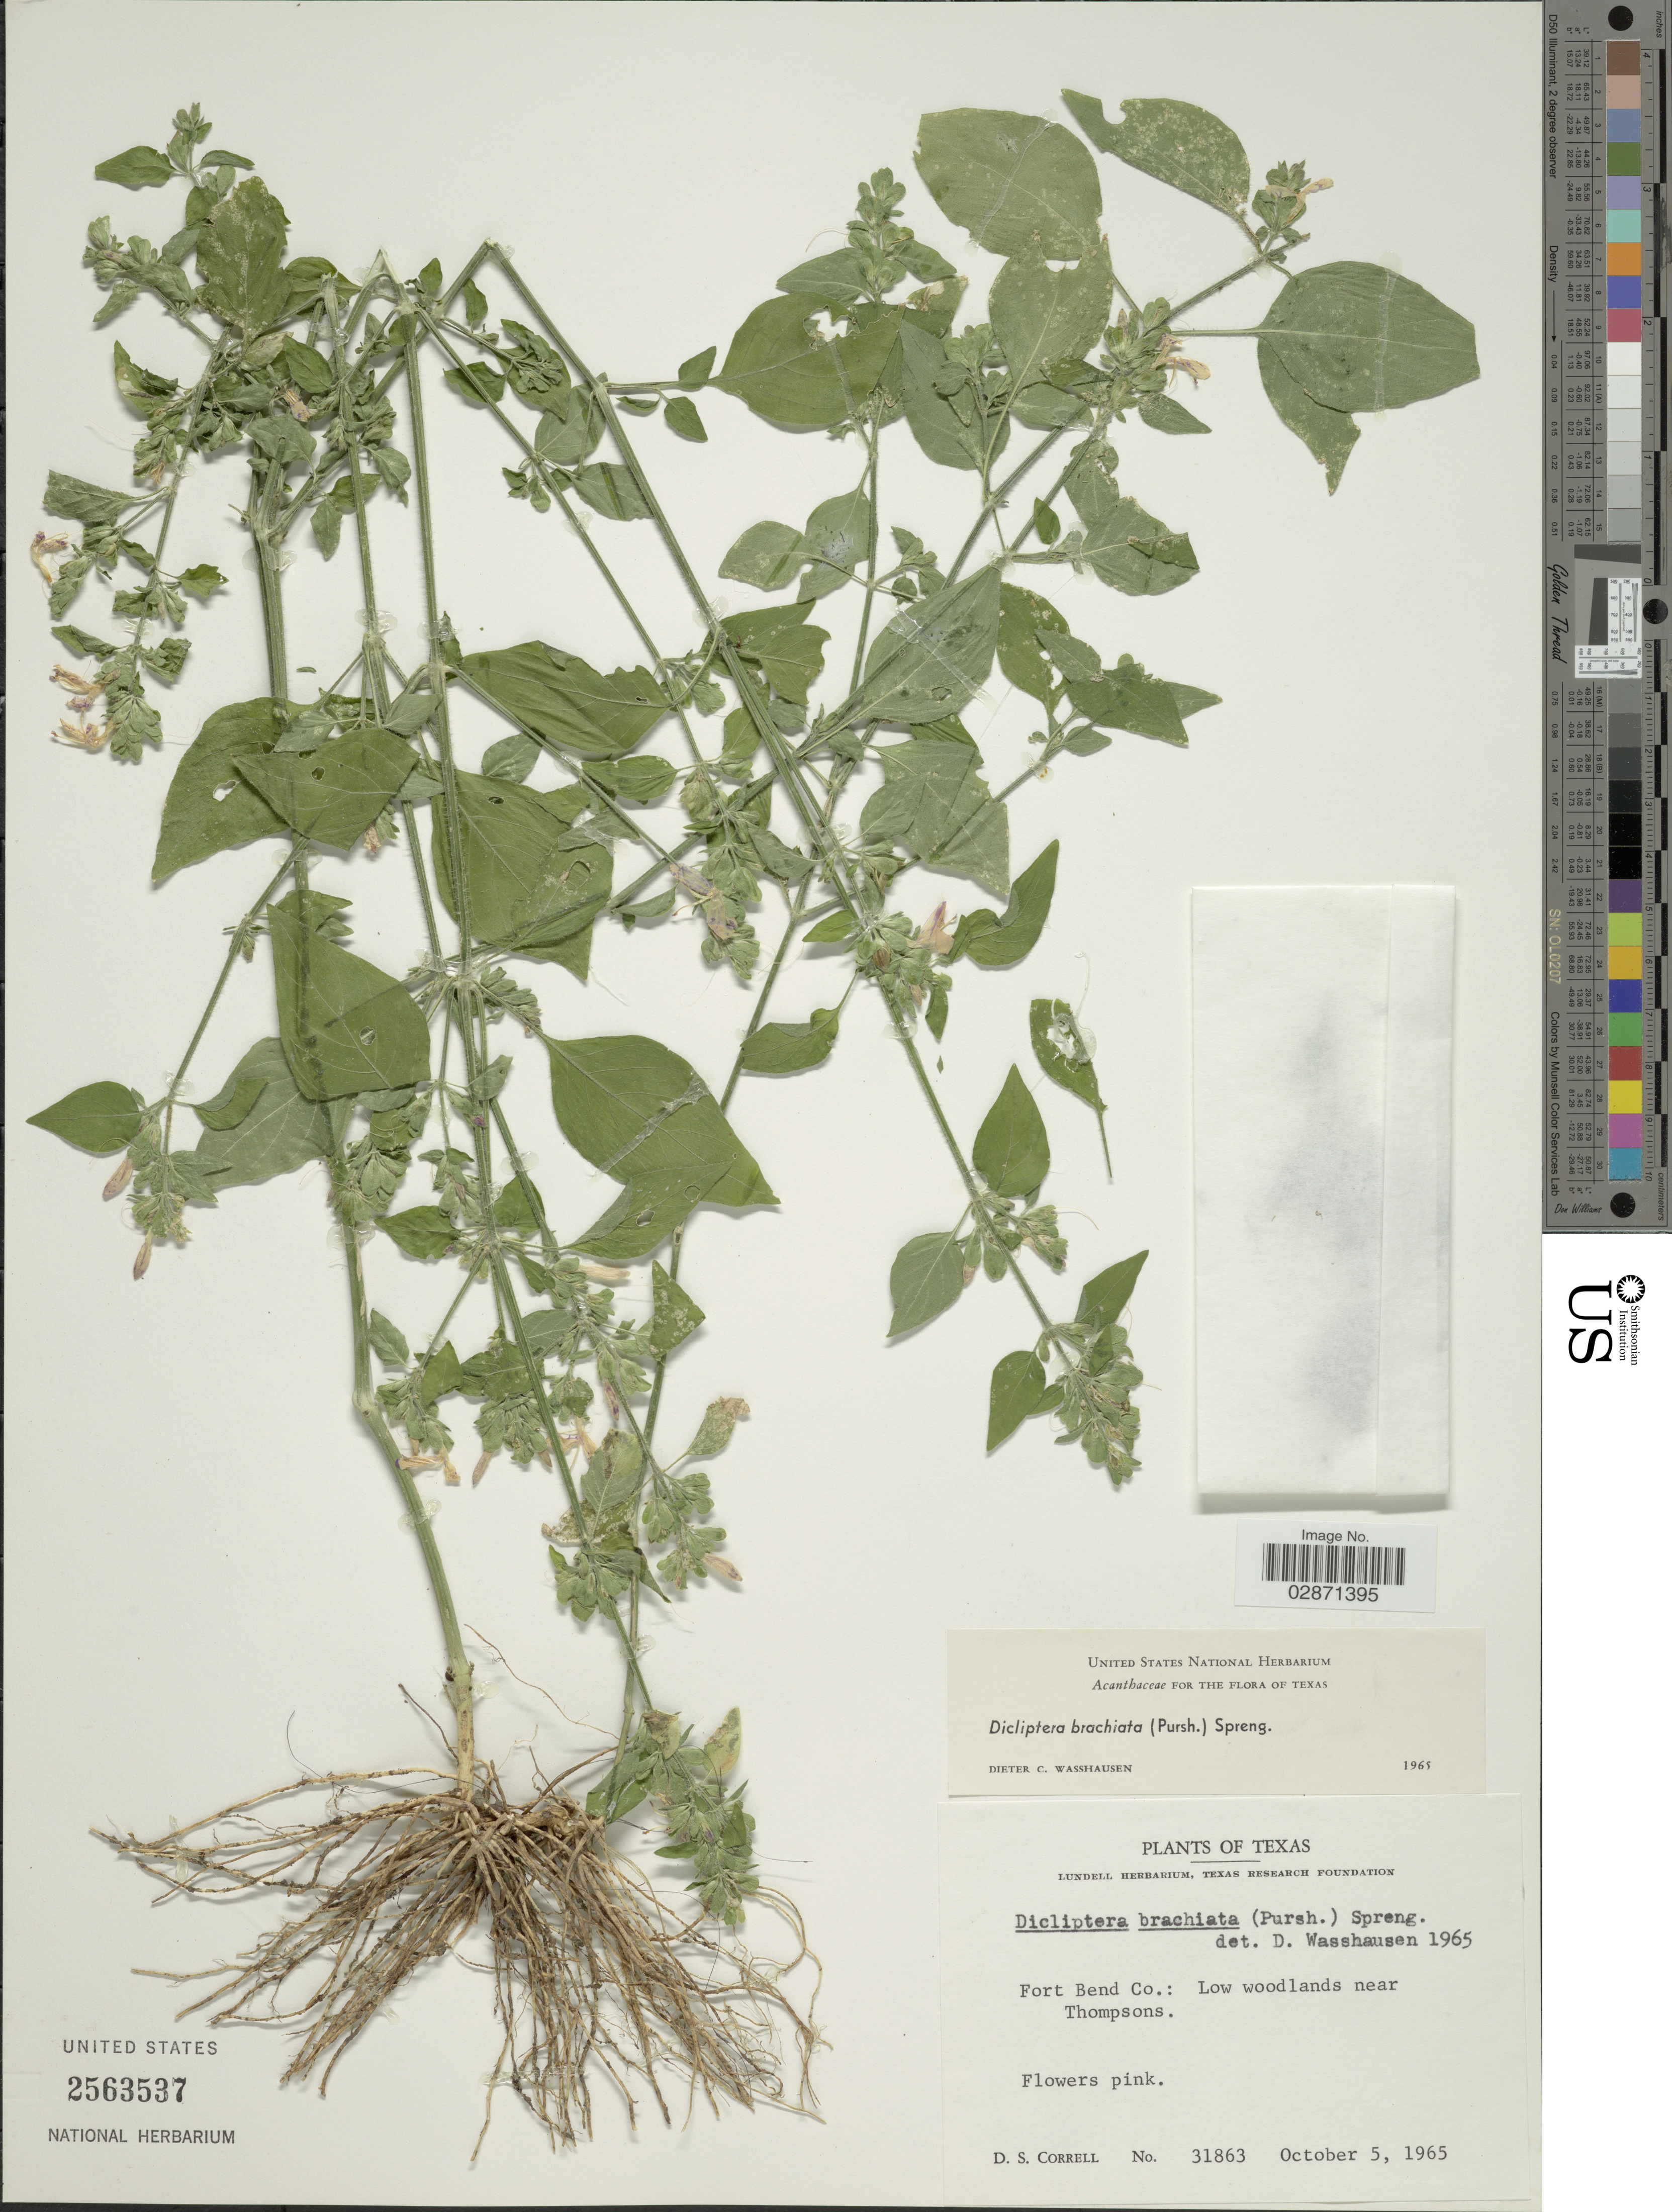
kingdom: Plantae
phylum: Tracheophyta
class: Magnoliopsida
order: Lamiales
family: Acanthaceae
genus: Dicliptera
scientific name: Dicliptera brachiata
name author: (Pursh) Spreng.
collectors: D. S. Correll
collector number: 31863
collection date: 1965-10-05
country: United States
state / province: Texas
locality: Fort Bend Co.: Low woodlands near Thompsons.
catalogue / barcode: US 2563537